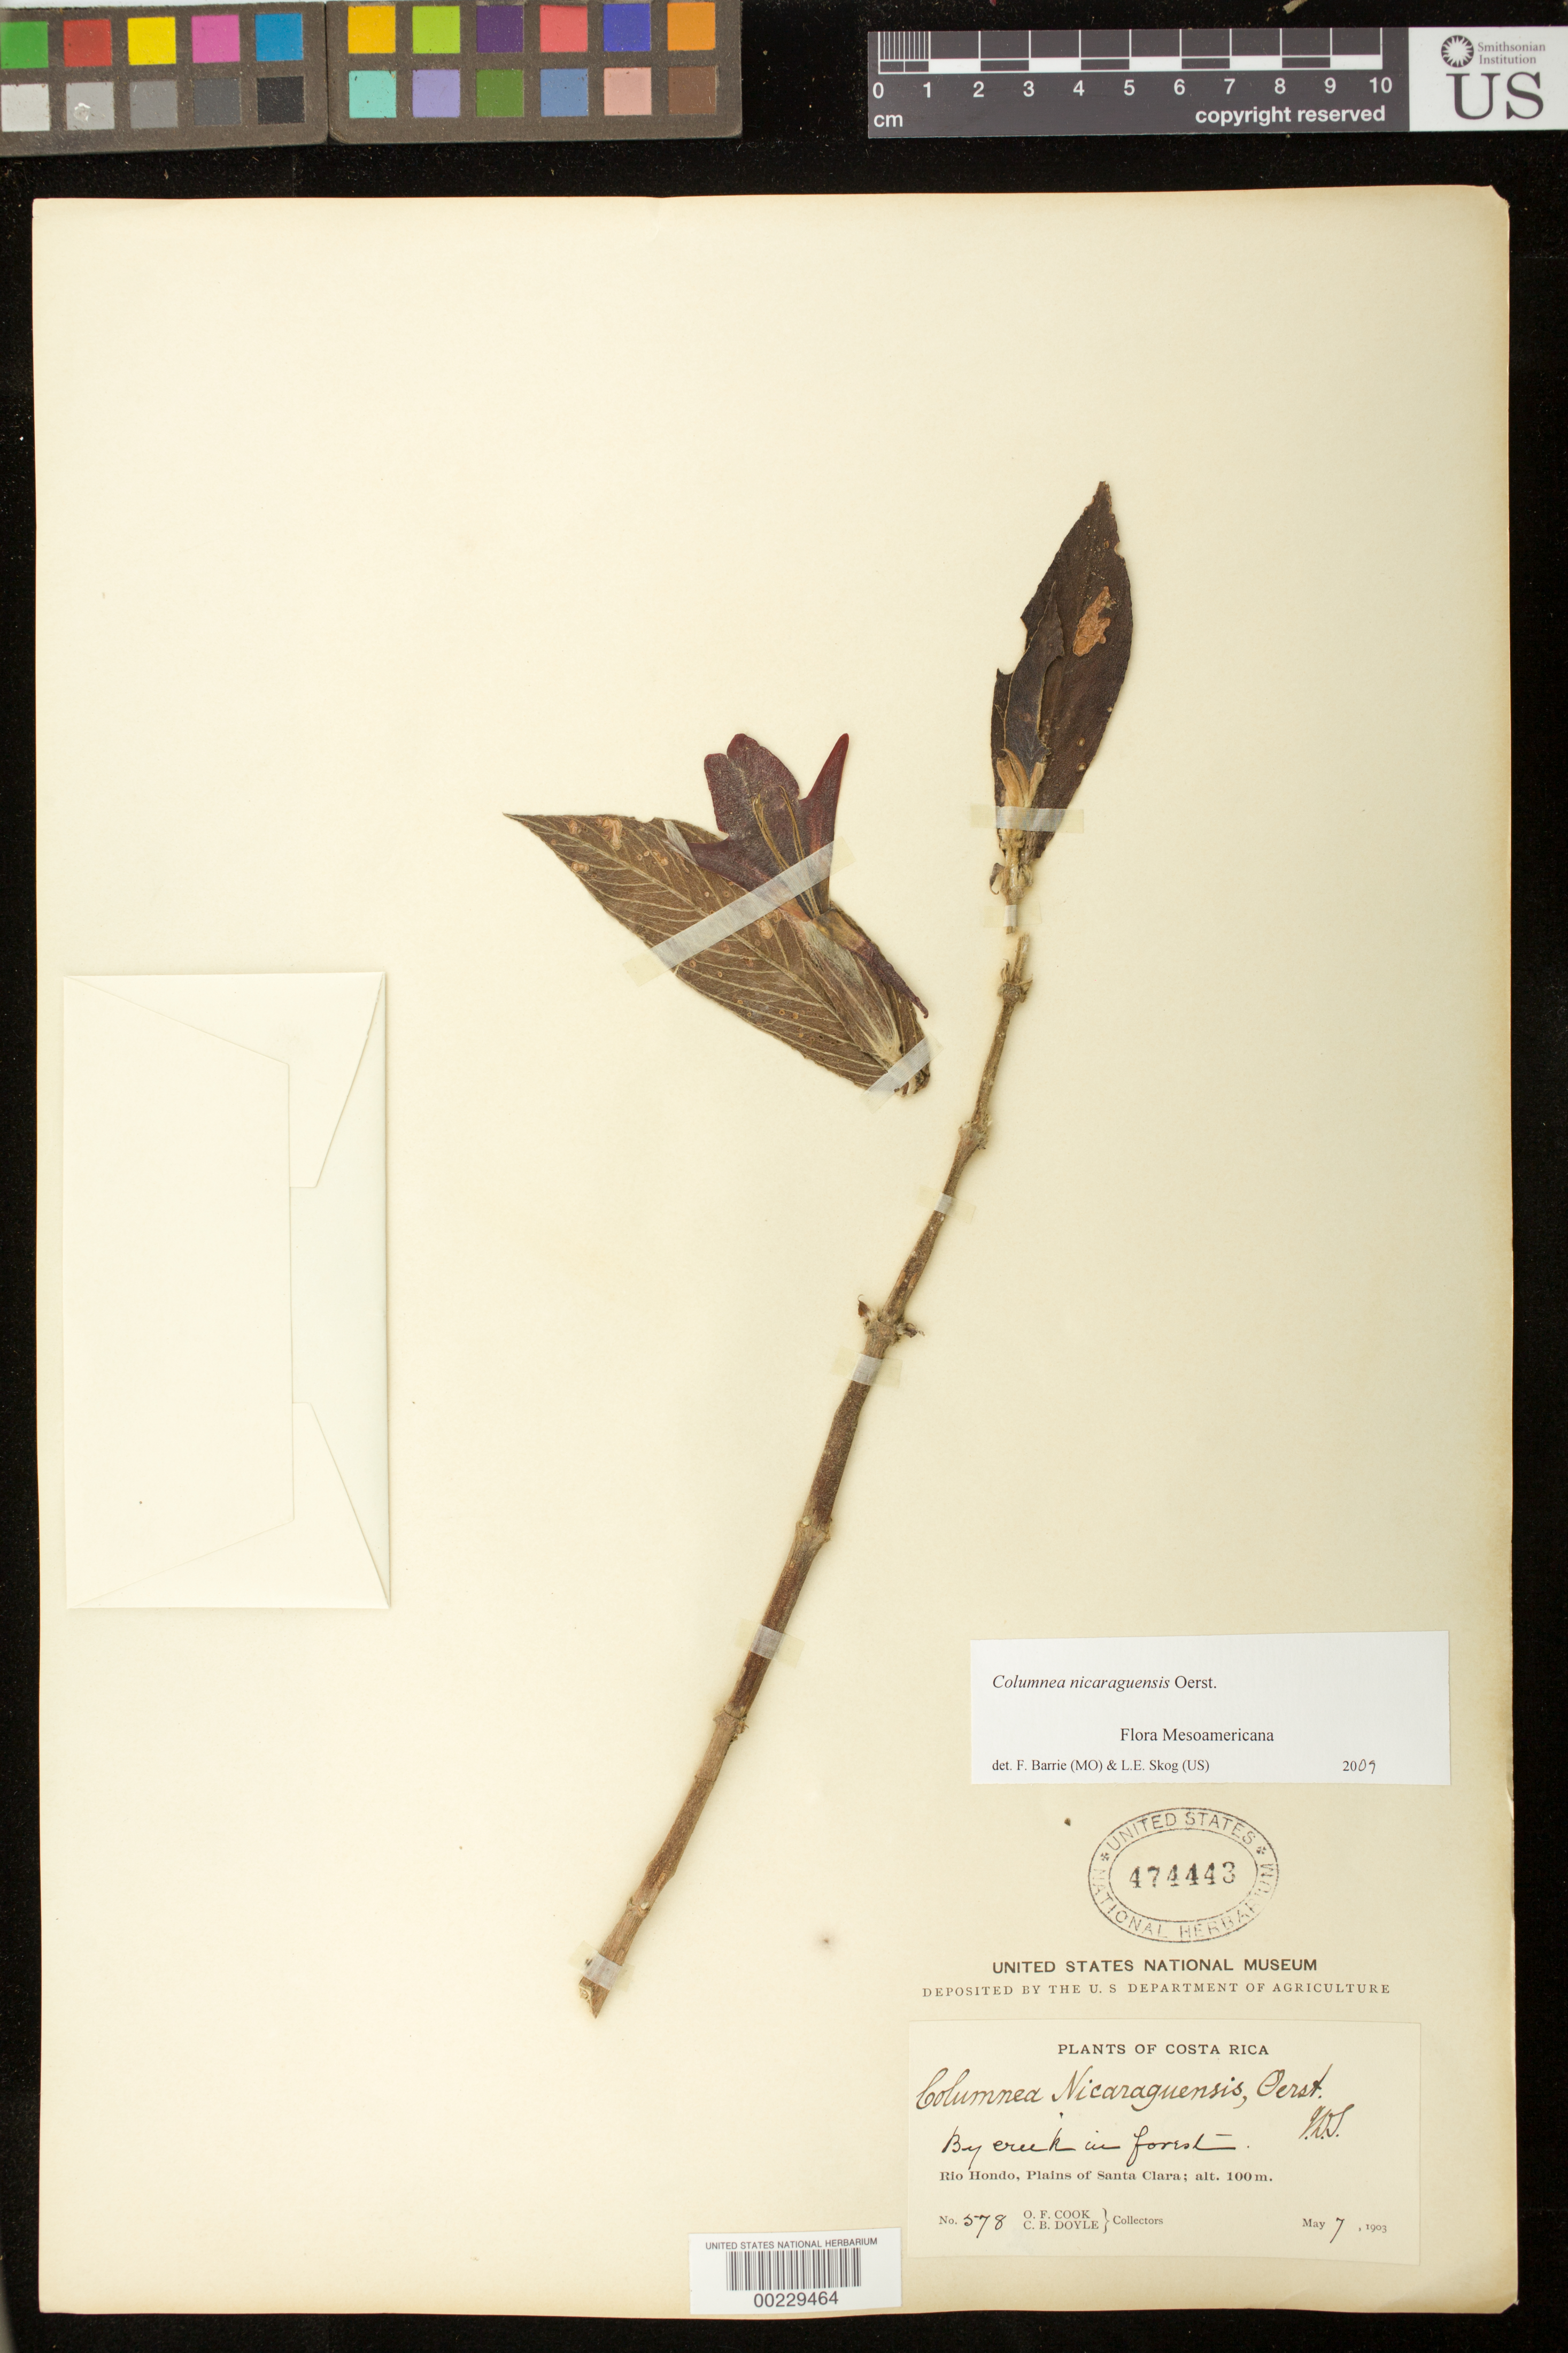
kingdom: Plantae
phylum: Tracheophyta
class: Magnoliopsida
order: Lamiales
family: Gesneriaceae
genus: Columnea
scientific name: Columnea nicaraguensis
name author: Oerst.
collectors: O. F. Cook & C. Doyle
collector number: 578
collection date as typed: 07 May 1903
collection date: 1903-05-07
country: Costa Rica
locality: Rio Hondo, plains of Santa Clara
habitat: By creek in forest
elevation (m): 100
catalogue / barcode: US 474443